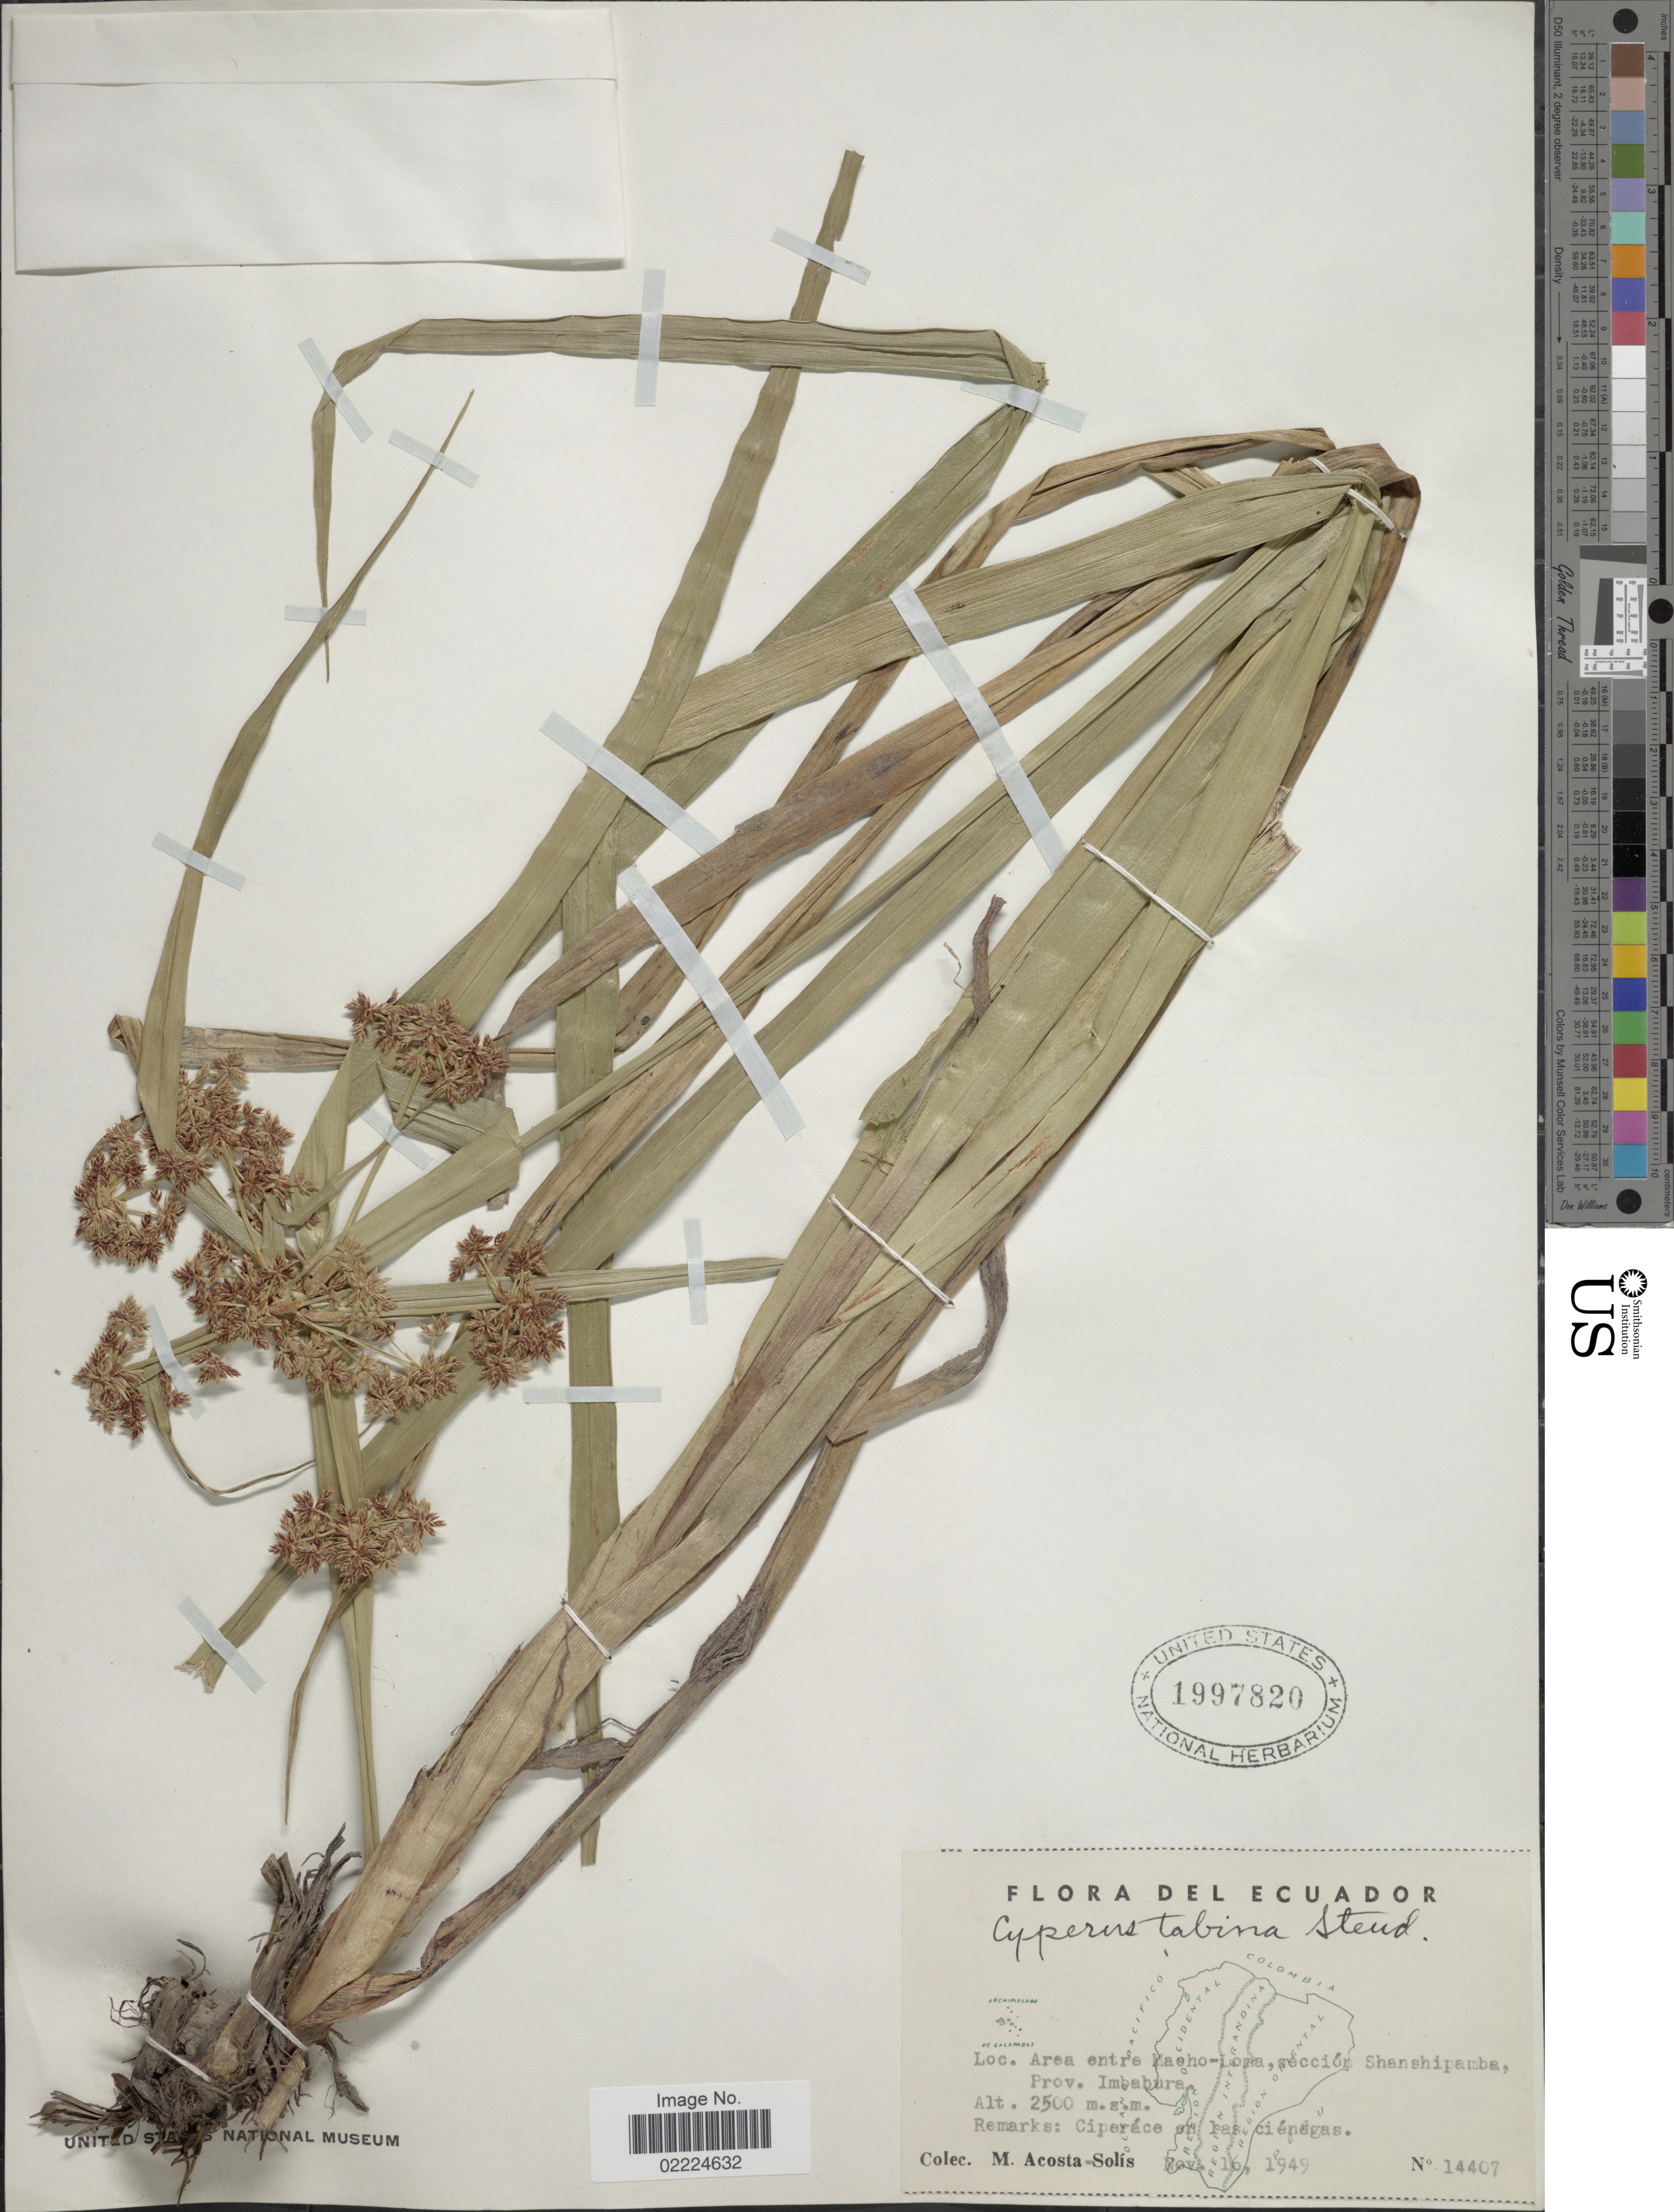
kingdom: Plantae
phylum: Tracheophyta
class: Liliopsida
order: Poales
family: Cyperaceae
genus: Cyperus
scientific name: Cyperus tabina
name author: Steud. ex Boeckeler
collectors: M. Acosta Solis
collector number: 14407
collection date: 1949-11-16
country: Ecuador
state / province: Imbabura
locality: Area entre Kasho- Loma, seccion Shanshipamba, Prov. Imbabura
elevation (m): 2500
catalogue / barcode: US 1997820